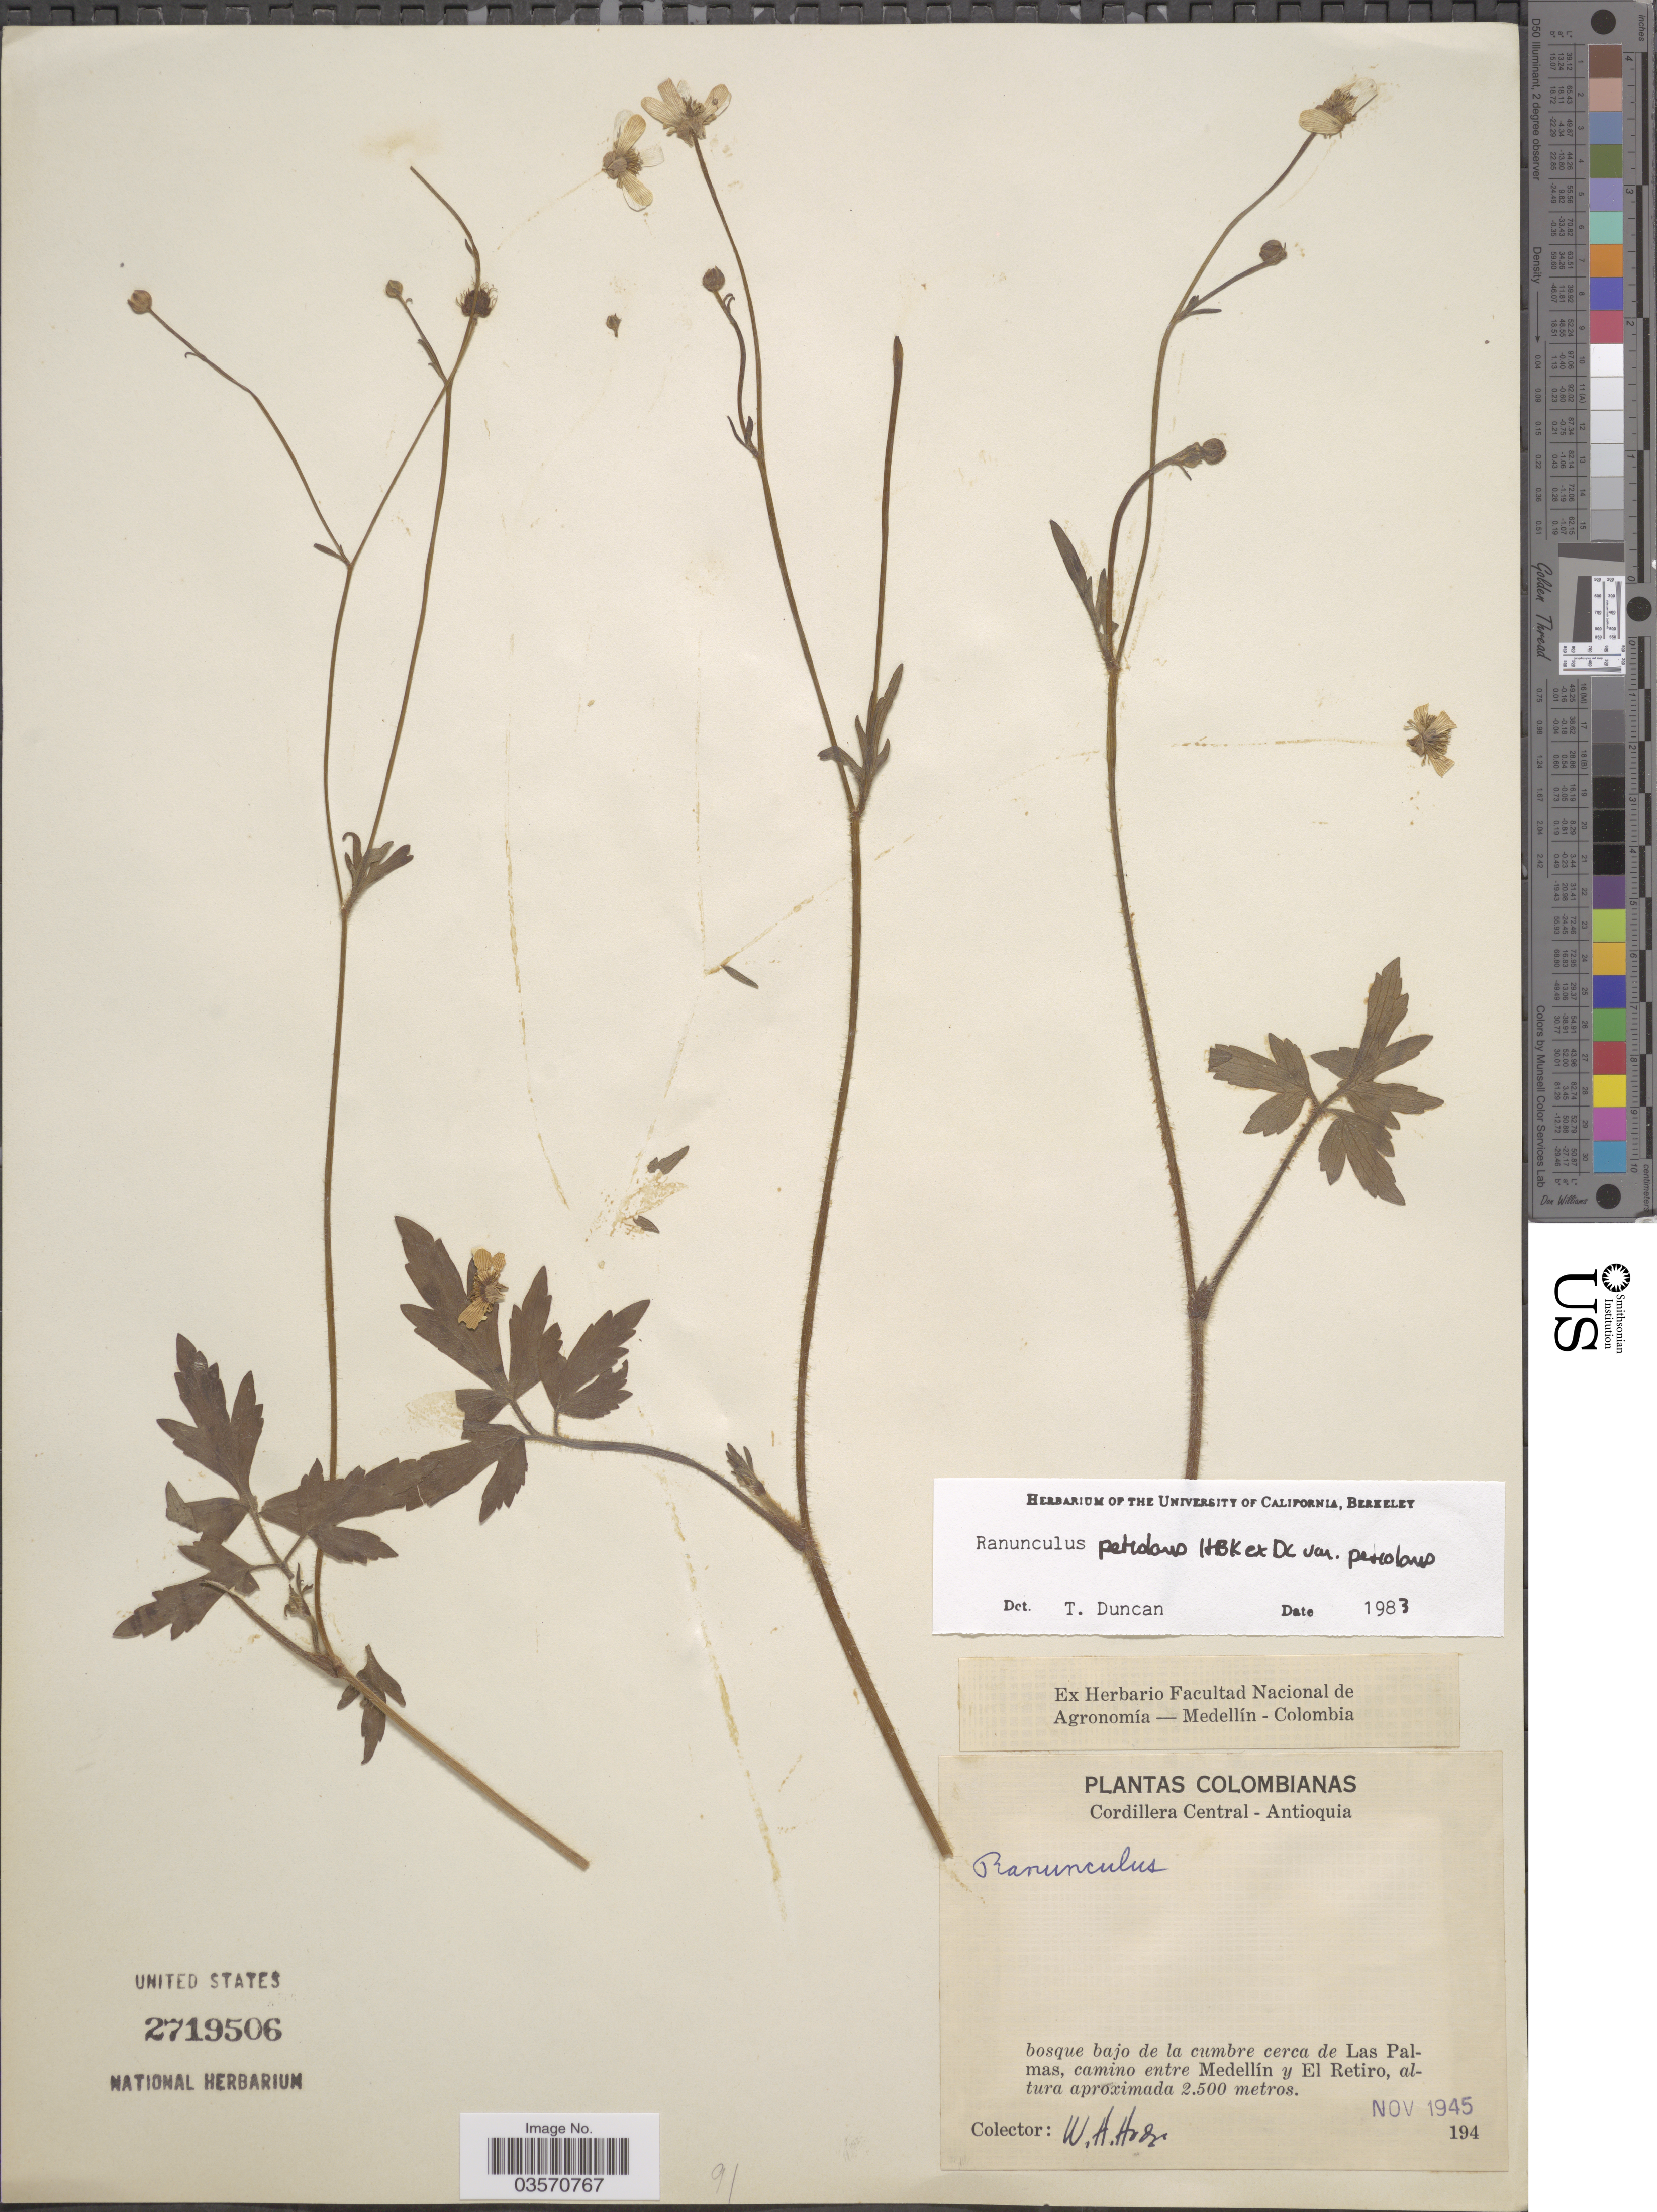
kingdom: Plantae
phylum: Tracheophyta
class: Magnoliopsida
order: Ranunculales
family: Ranunculaceae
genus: Ranunculus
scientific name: Ranunculus petiolaris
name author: Kunth ex DC.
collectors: W. Hodge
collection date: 1945-11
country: Colombia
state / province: Antioquia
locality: Cordillera Central. Bosque bajo de la cumbre cerca de Las Palmas, camino entre Medellín y El Retiro.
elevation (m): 2500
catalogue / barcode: US 2719506